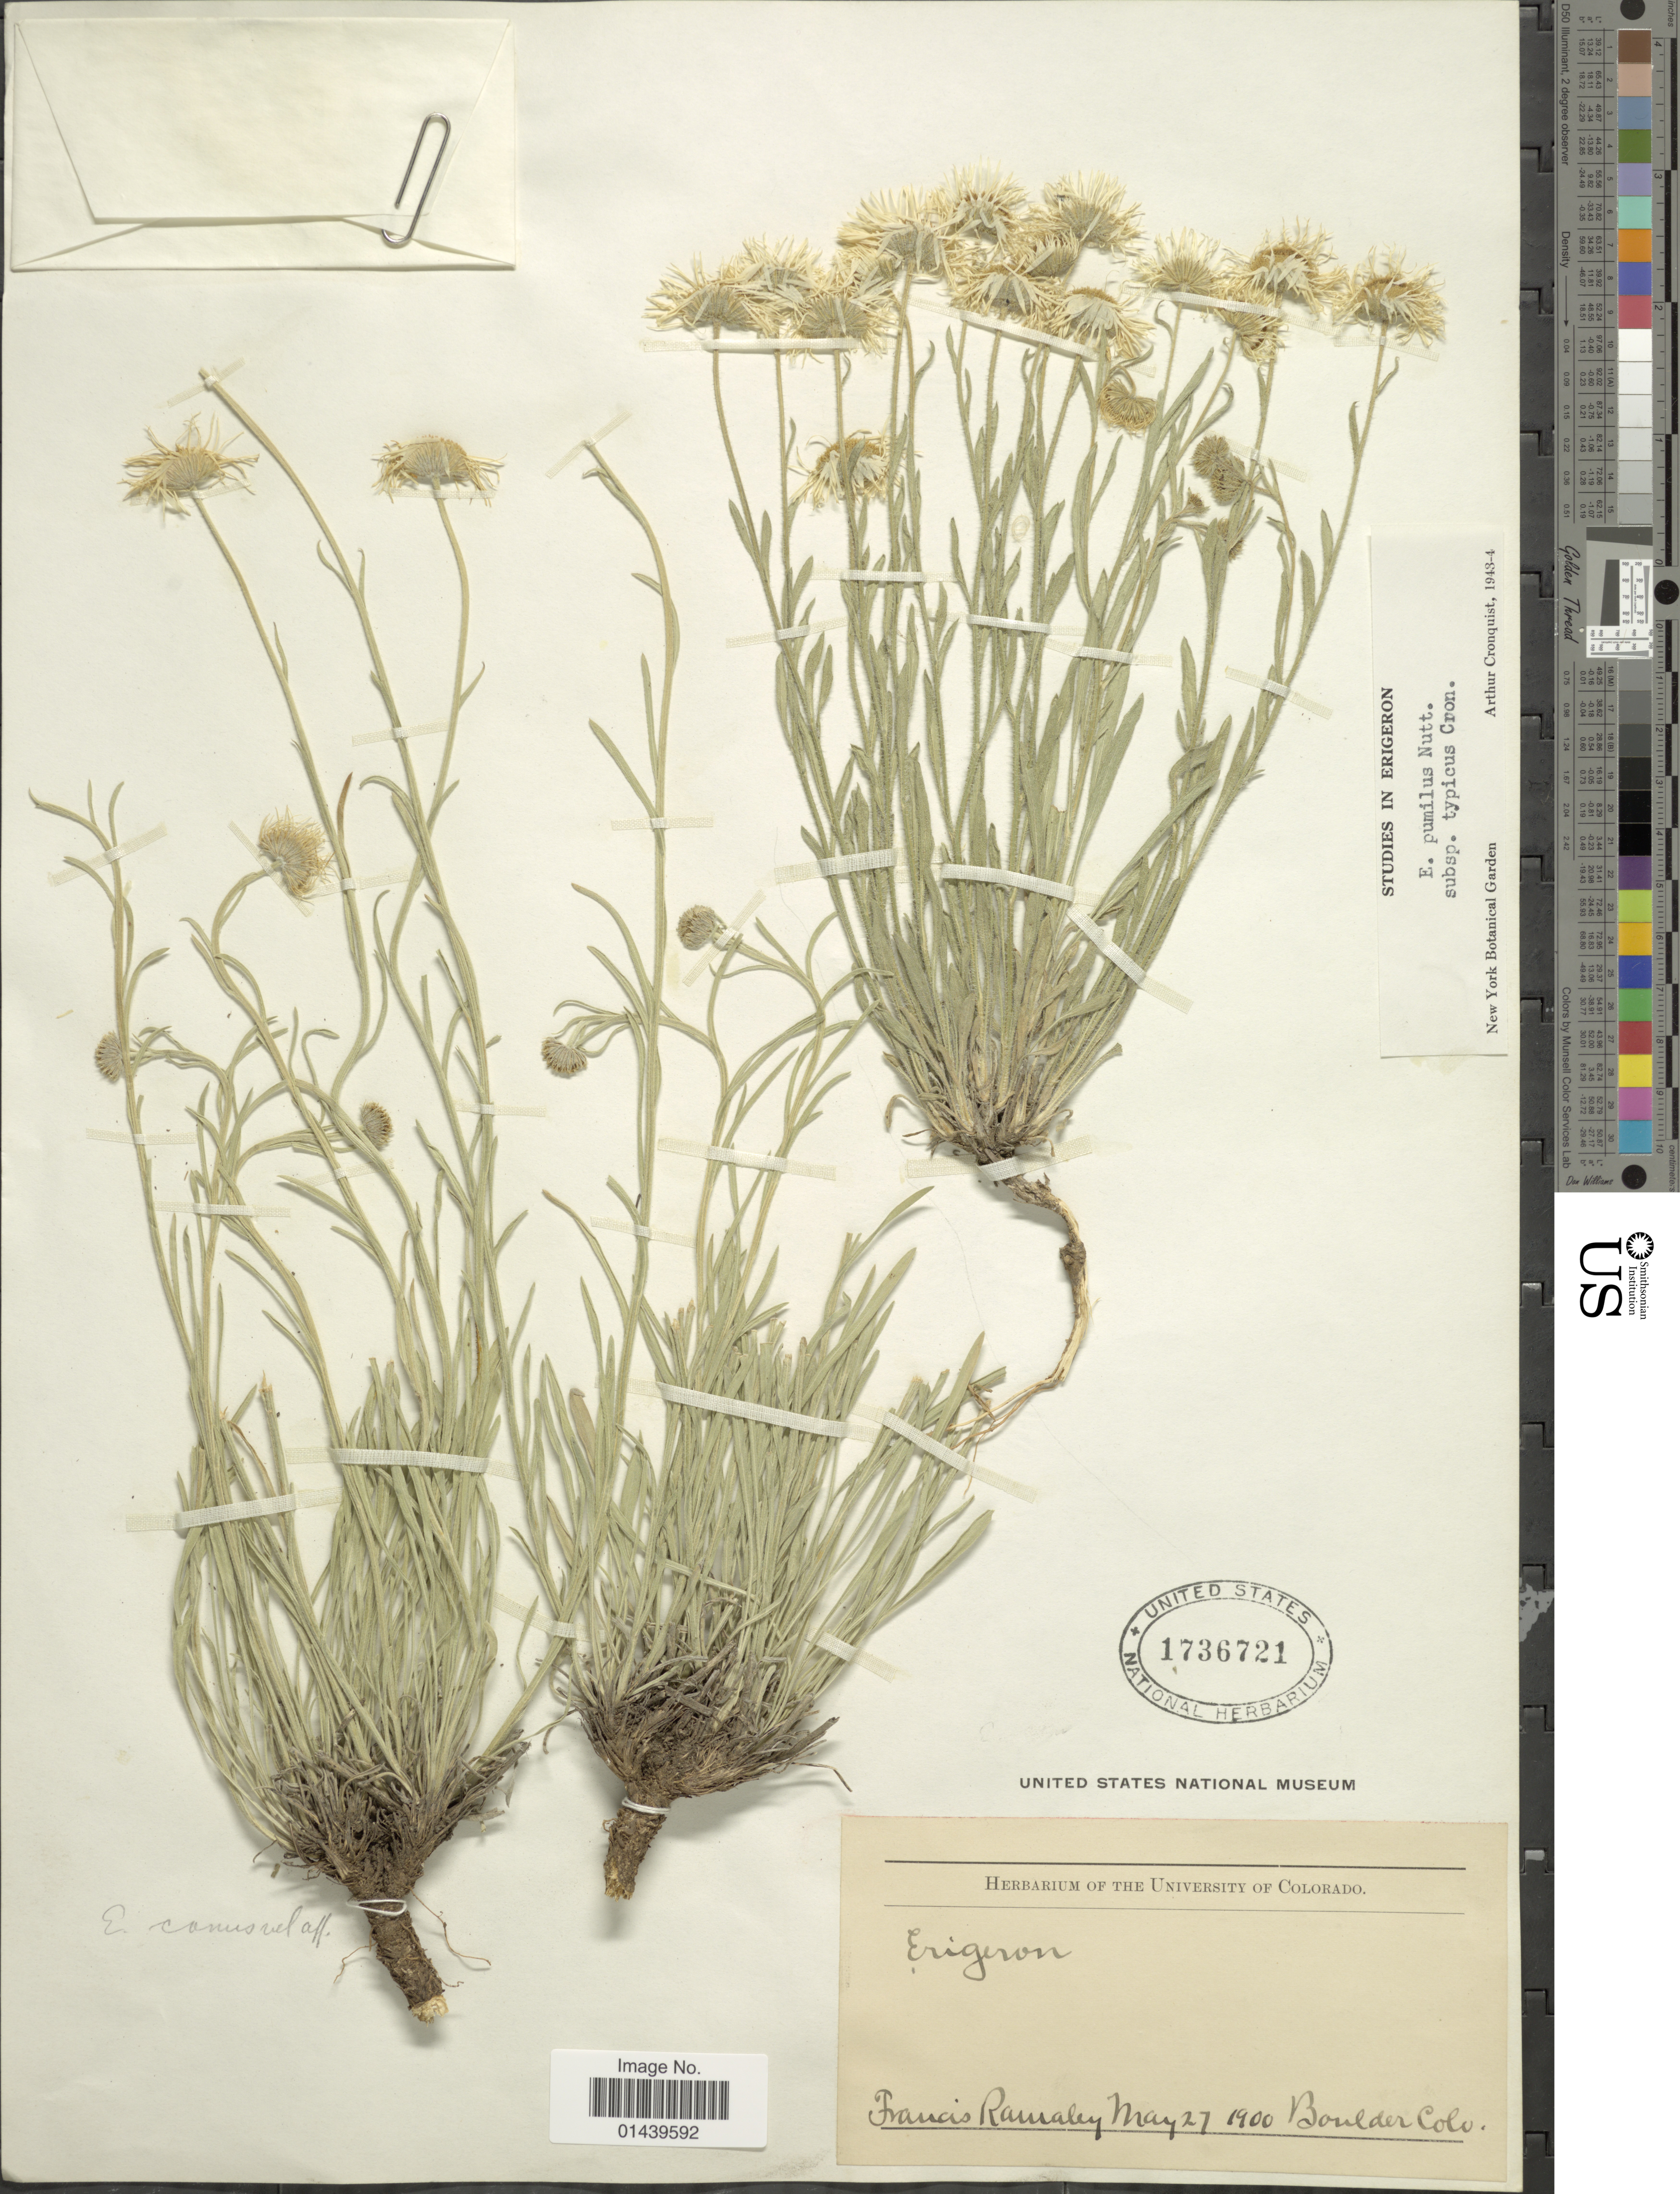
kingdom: Plantae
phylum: Tracheophyta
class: Magnoliopsida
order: Asterales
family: Asteraceae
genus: Erigeron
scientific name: Erigeron pumilus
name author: Nutt.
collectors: F. Ramaley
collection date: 1900-05-27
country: United States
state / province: Colorado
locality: Boulder Colo.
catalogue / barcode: US 1736721